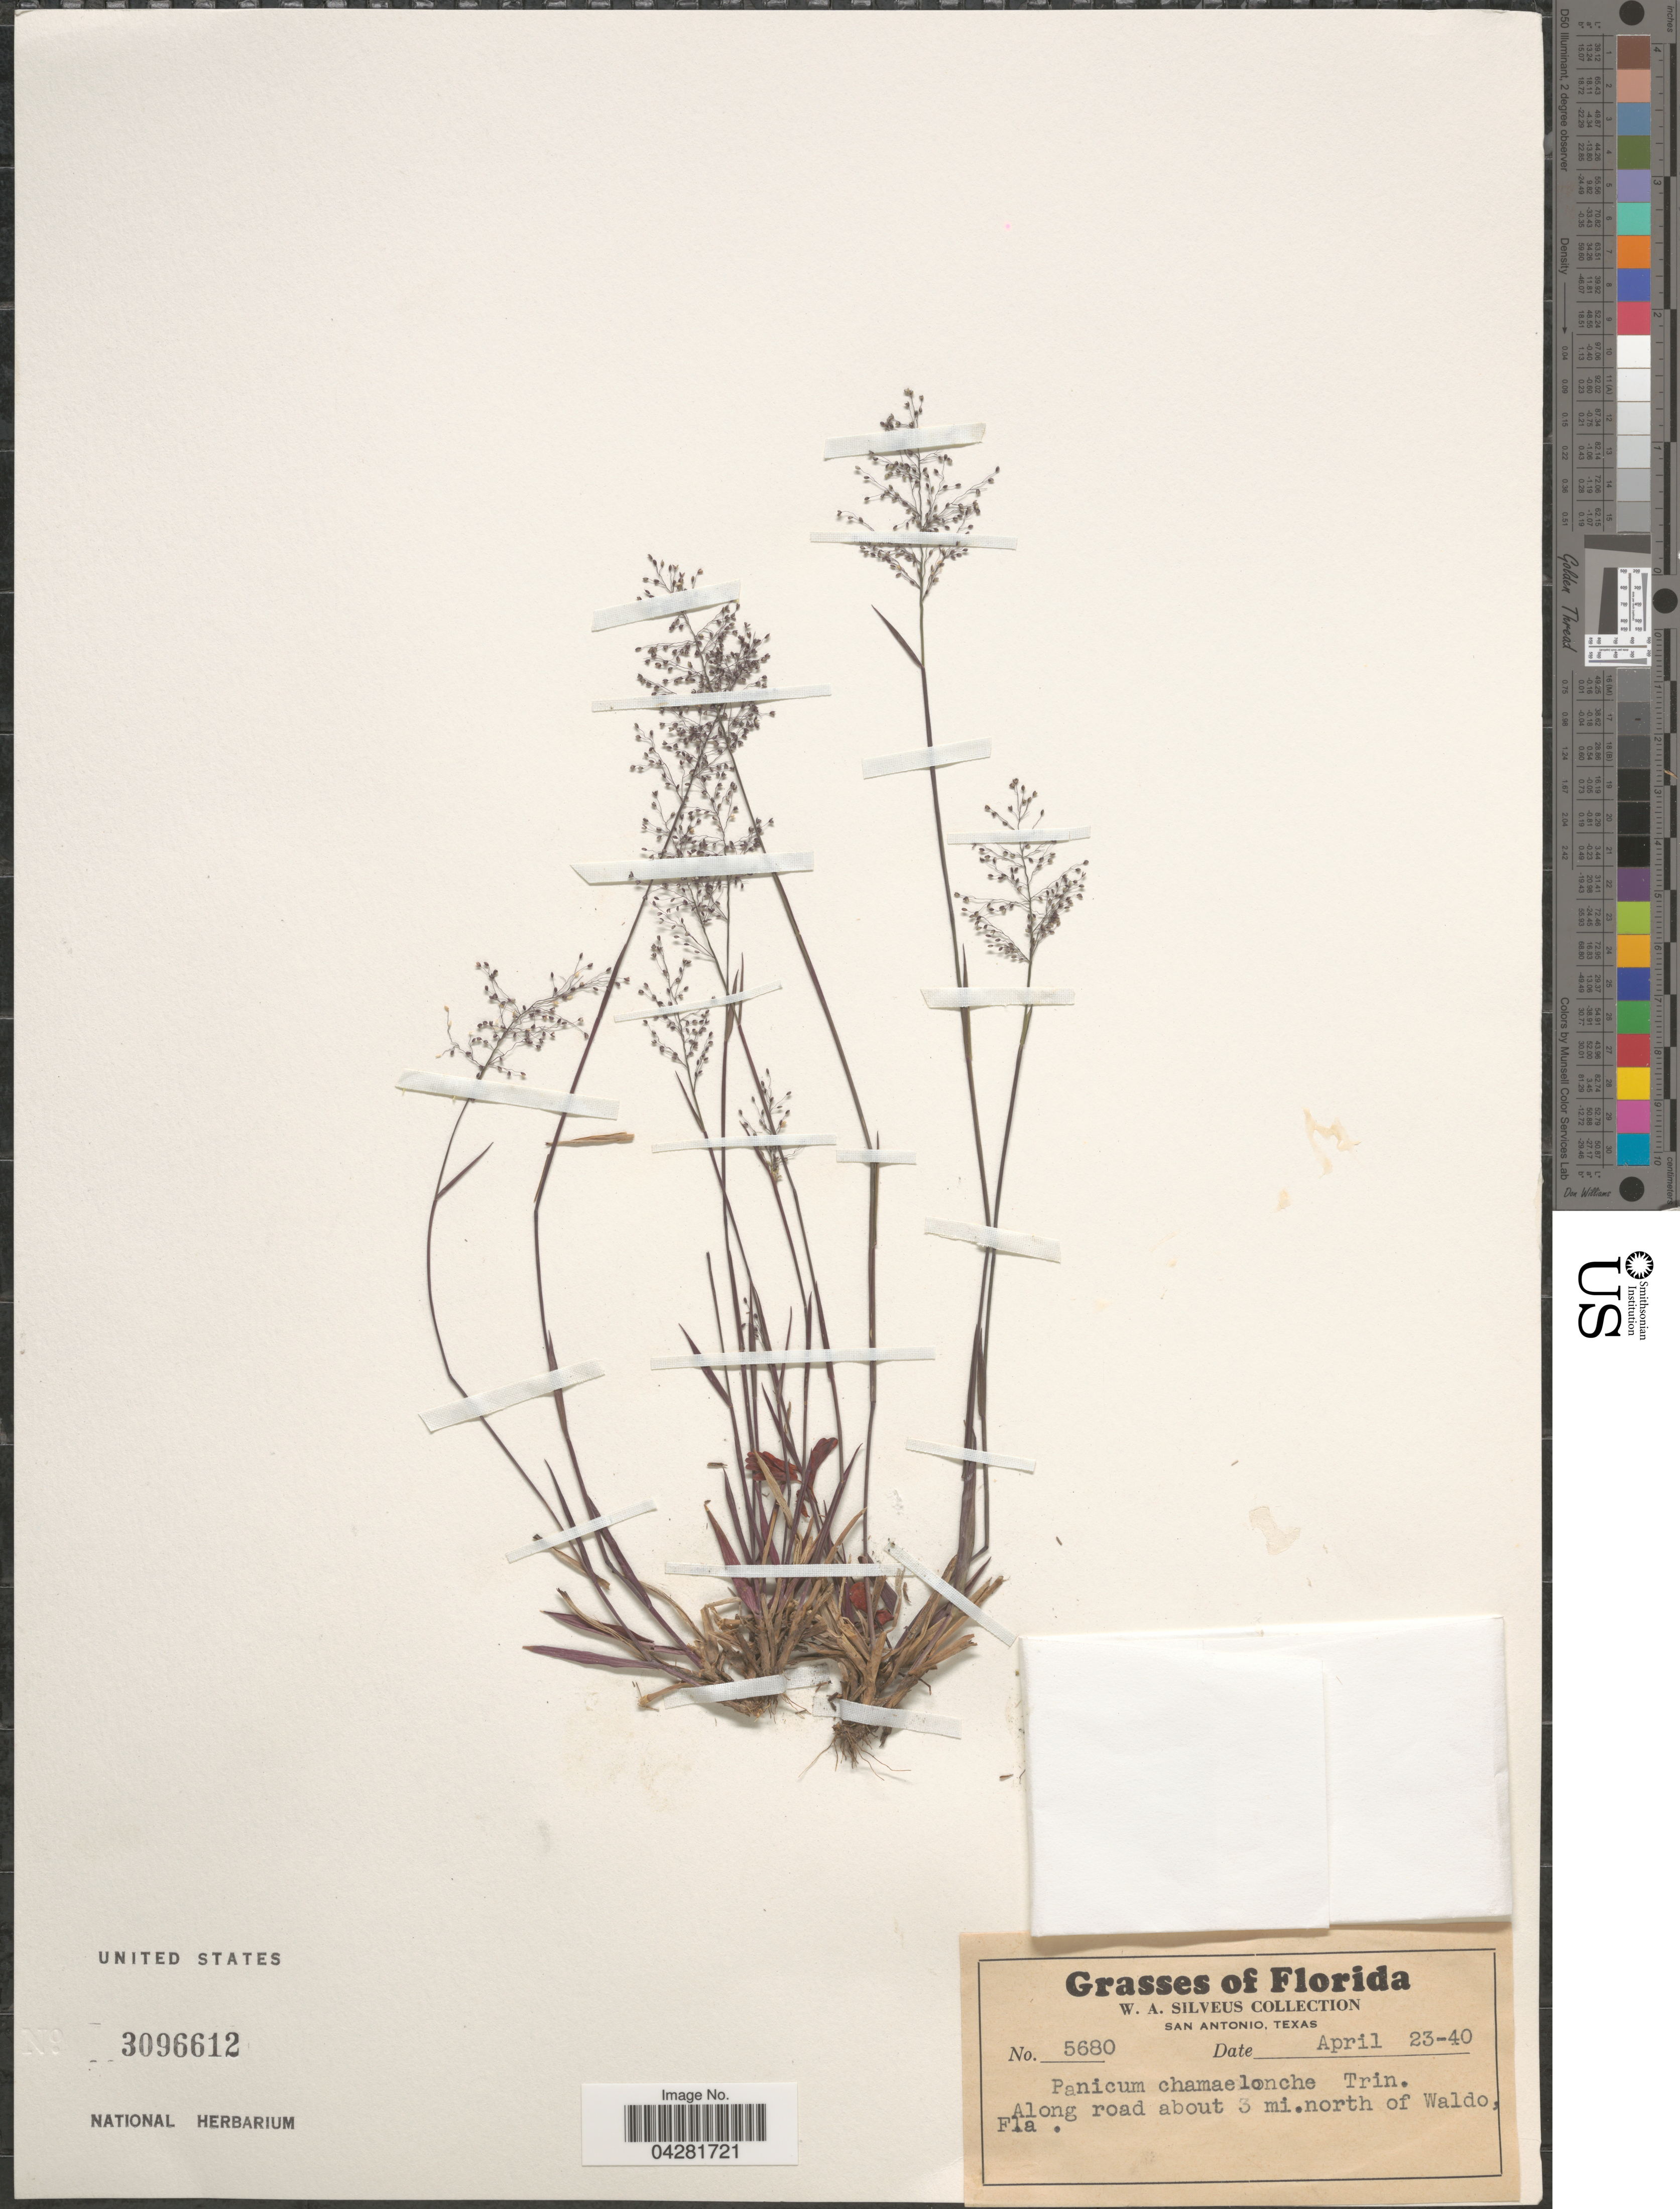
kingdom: Plantae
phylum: Tracheophyta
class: Liliopsida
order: Poales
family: Poaceae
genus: Dichanthelium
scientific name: Dichanthelium ensifolium var. ensifolium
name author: (Baldwin ex Elliot) Gould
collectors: W. Silveus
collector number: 5680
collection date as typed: Transcribed d/m/y: 23/4/40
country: United States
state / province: Florida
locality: Along road about 3 mi.north of Waldo.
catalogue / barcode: US 3096612